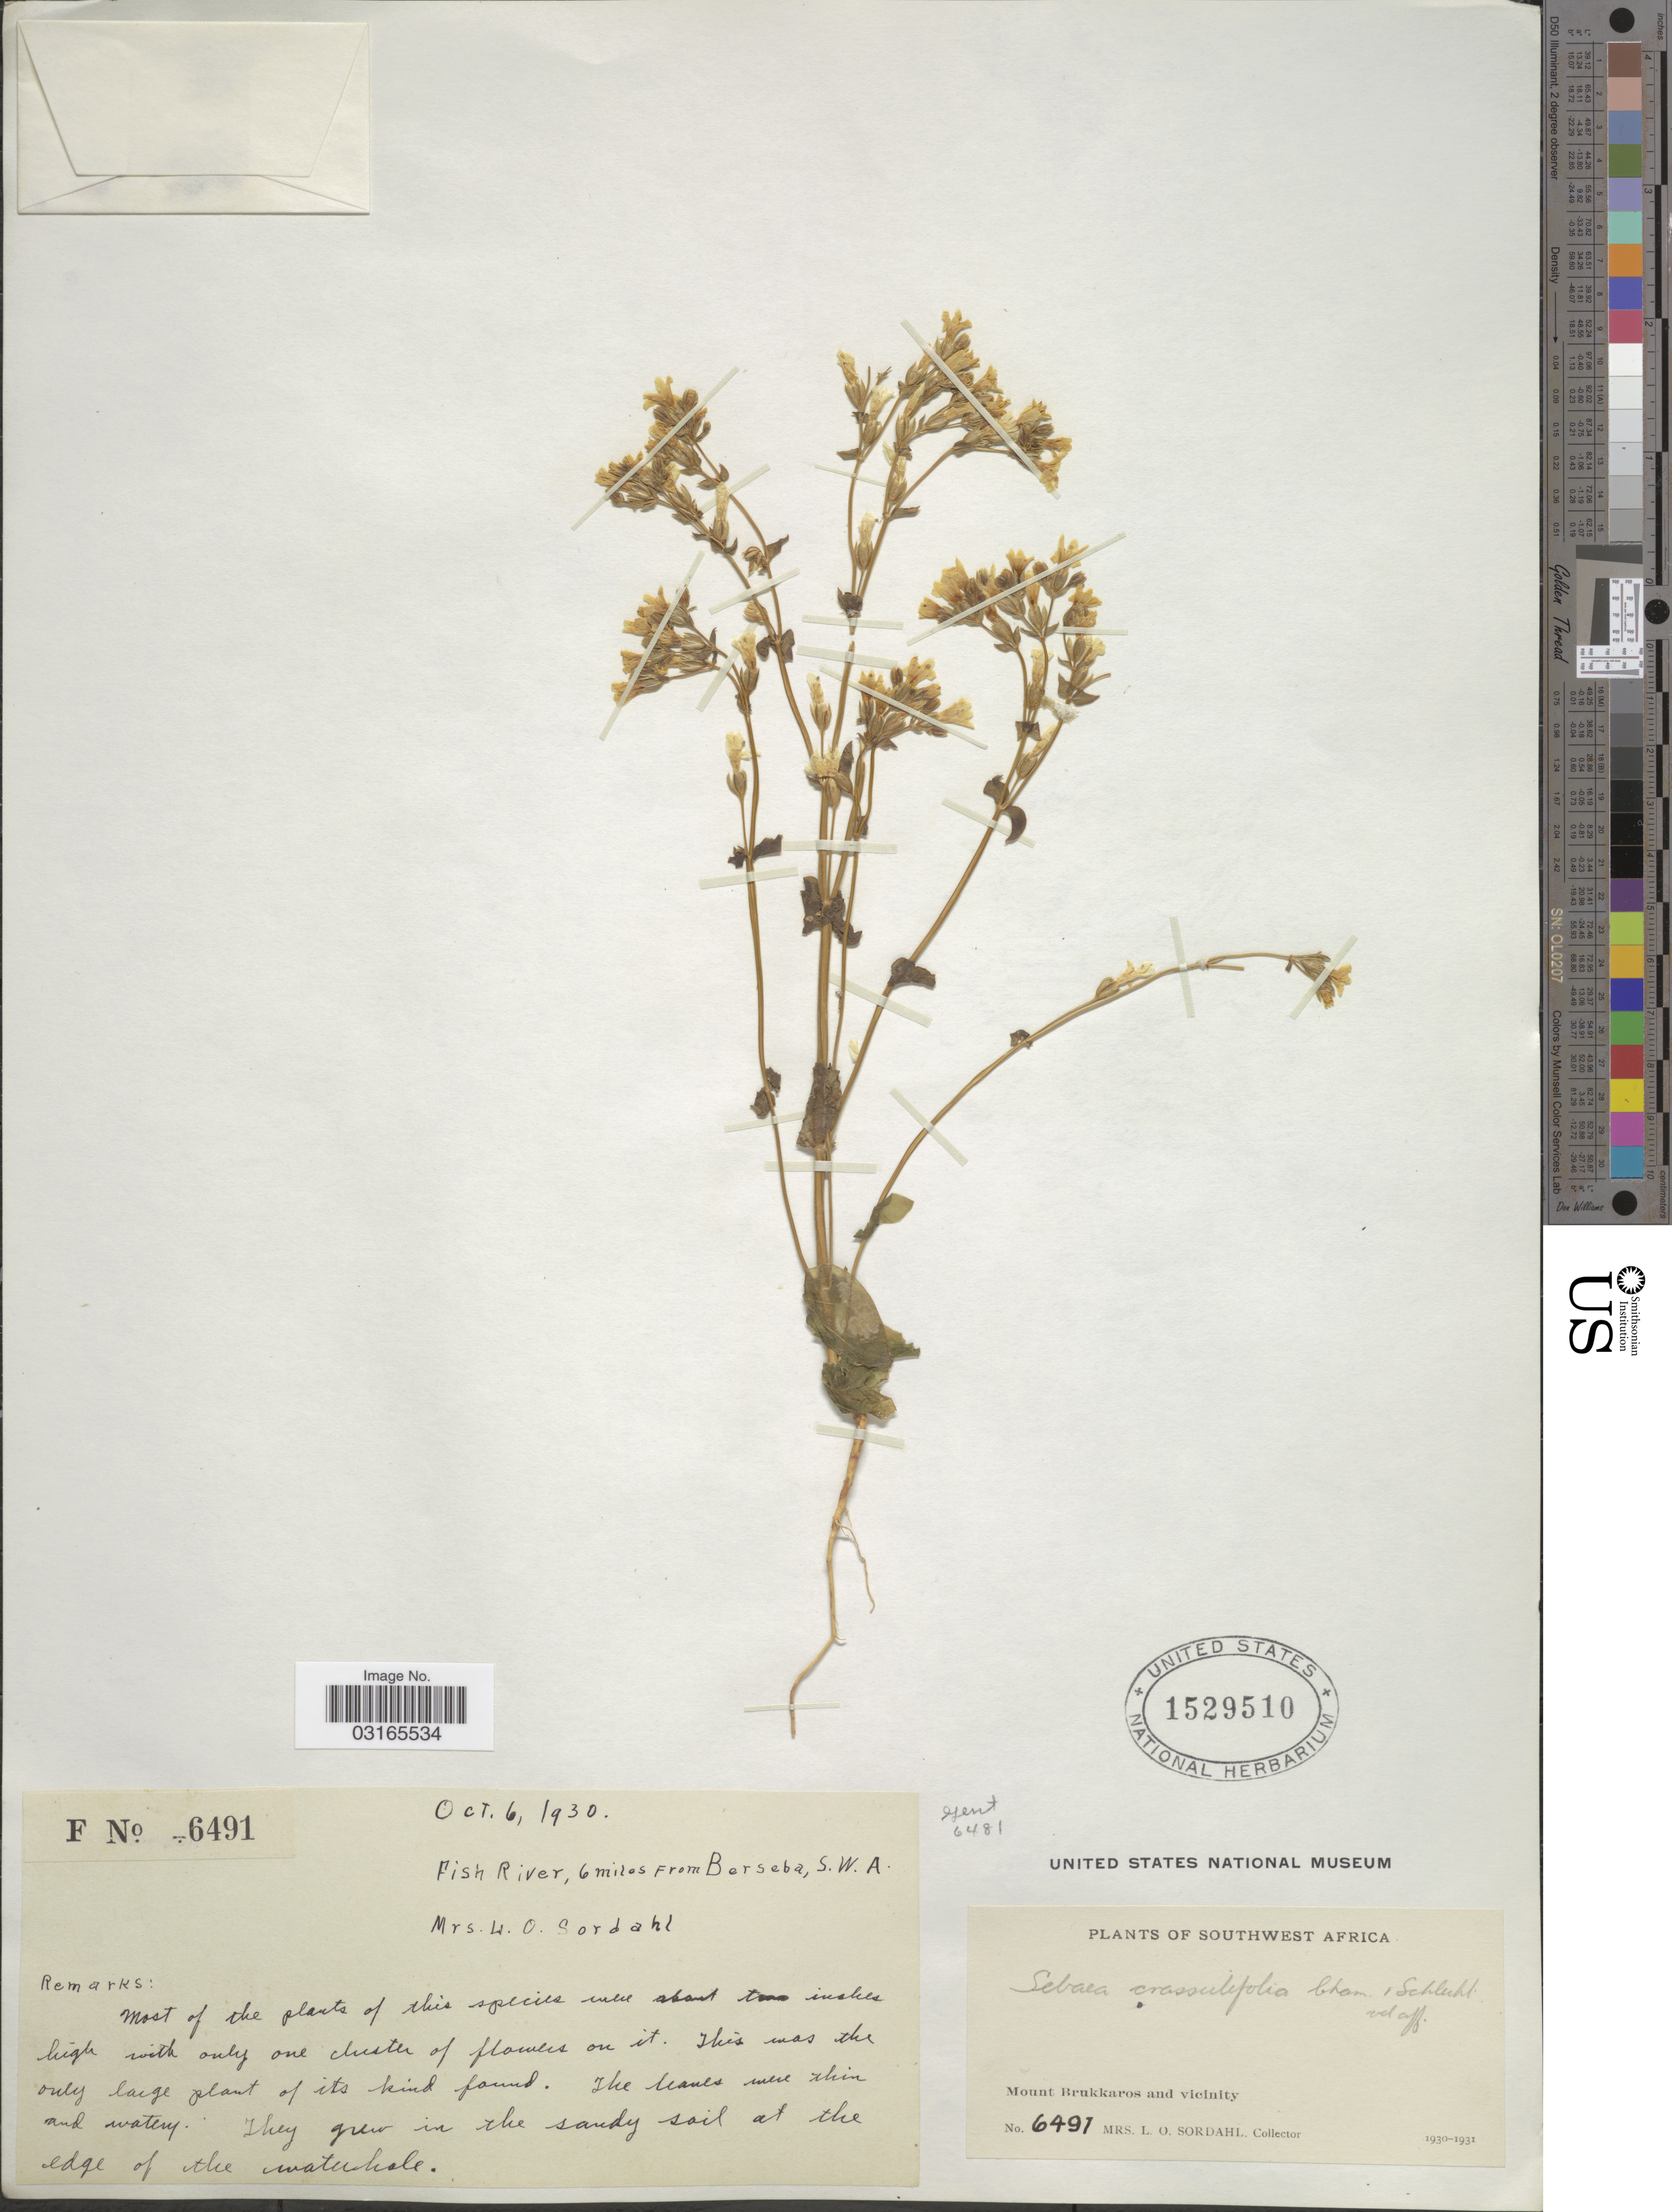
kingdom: Plantae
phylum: Tracheophyta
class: Magnoliopsida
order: Gentianales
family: Gentianaceae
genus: Sebaea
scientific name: Sebaea crassulifolia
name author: Cham. & Schltdl.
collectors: L. Sordahl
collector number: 6491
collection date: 1930-10-06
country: Namibia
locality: Southwest Africa. Fish River, 6 miles from Borseba, S.W.A.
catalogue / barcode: US 1529510